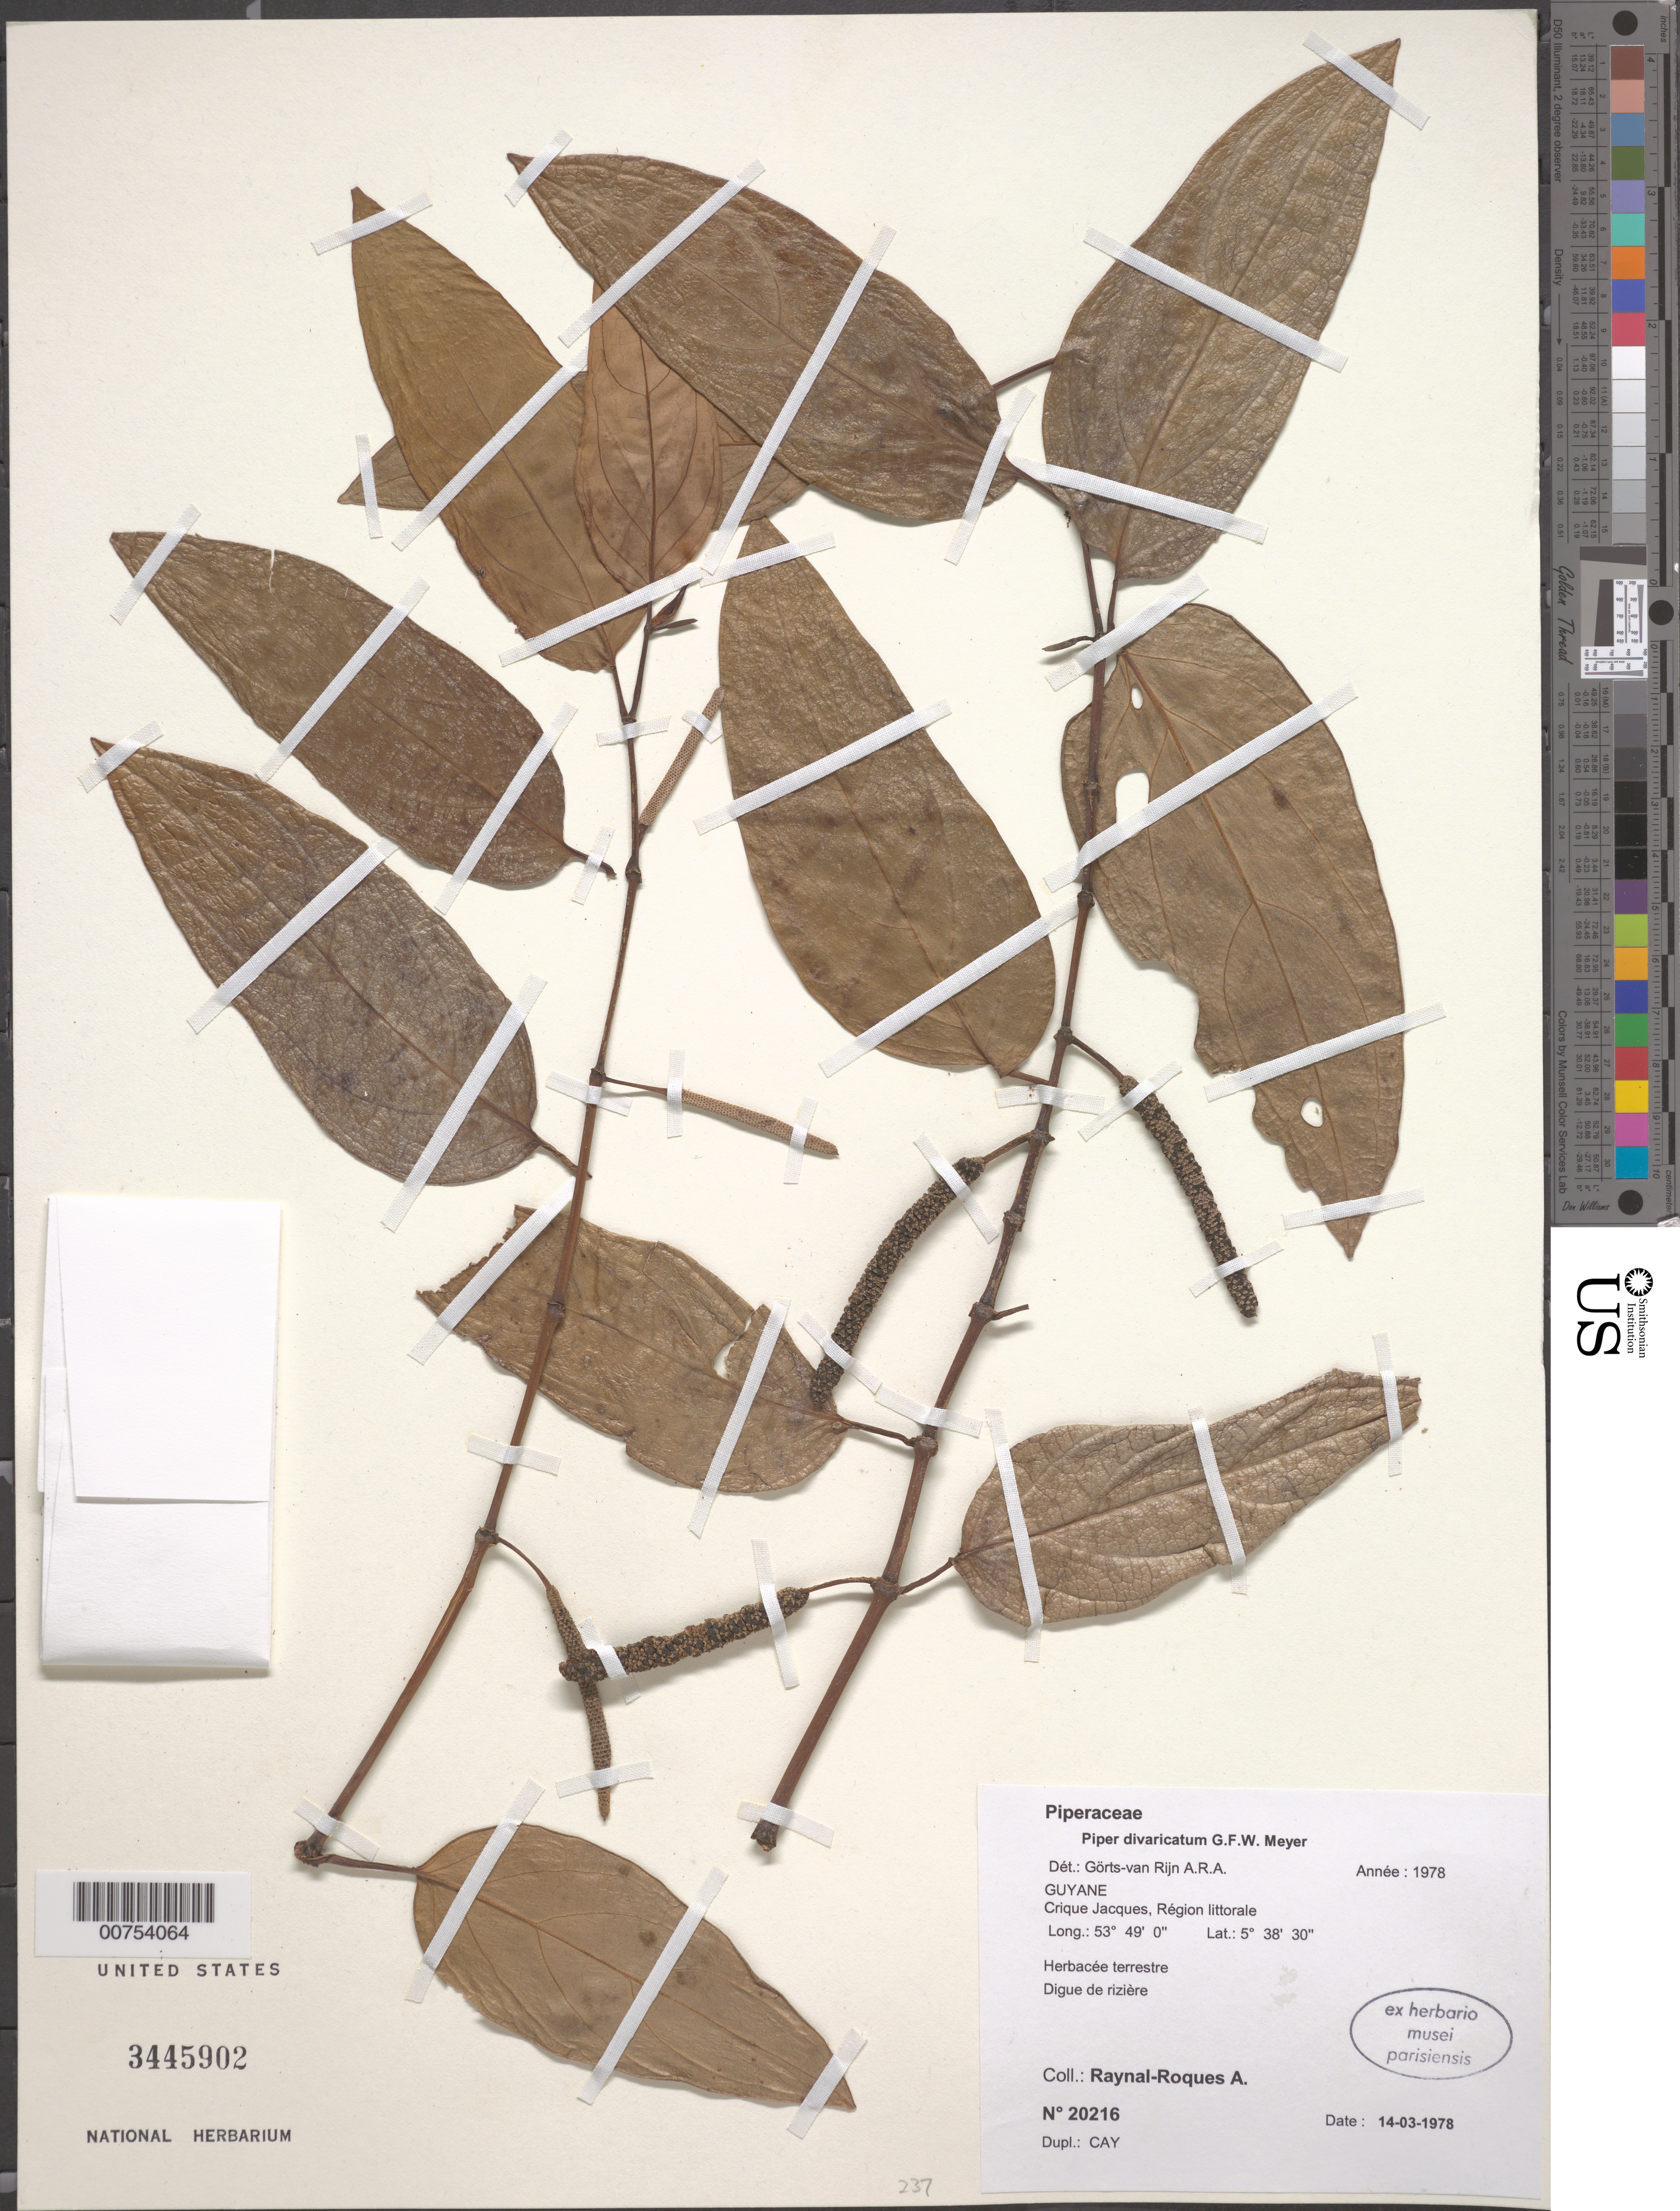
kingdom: Plantae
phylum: Tracheophyta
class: Magnoliopsida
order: Piperales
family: Piperaceae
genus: Piper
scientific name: Piper divaricatum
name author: G. Mey.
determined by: Görts-van Rijn, A. R. A.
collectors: A. M. Raynal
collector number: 20216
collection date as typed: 14-Mar-78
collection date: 1978-03-14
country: French Guiana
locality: Crique Jacques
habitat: Digue de riziere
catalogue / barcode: US 3445902